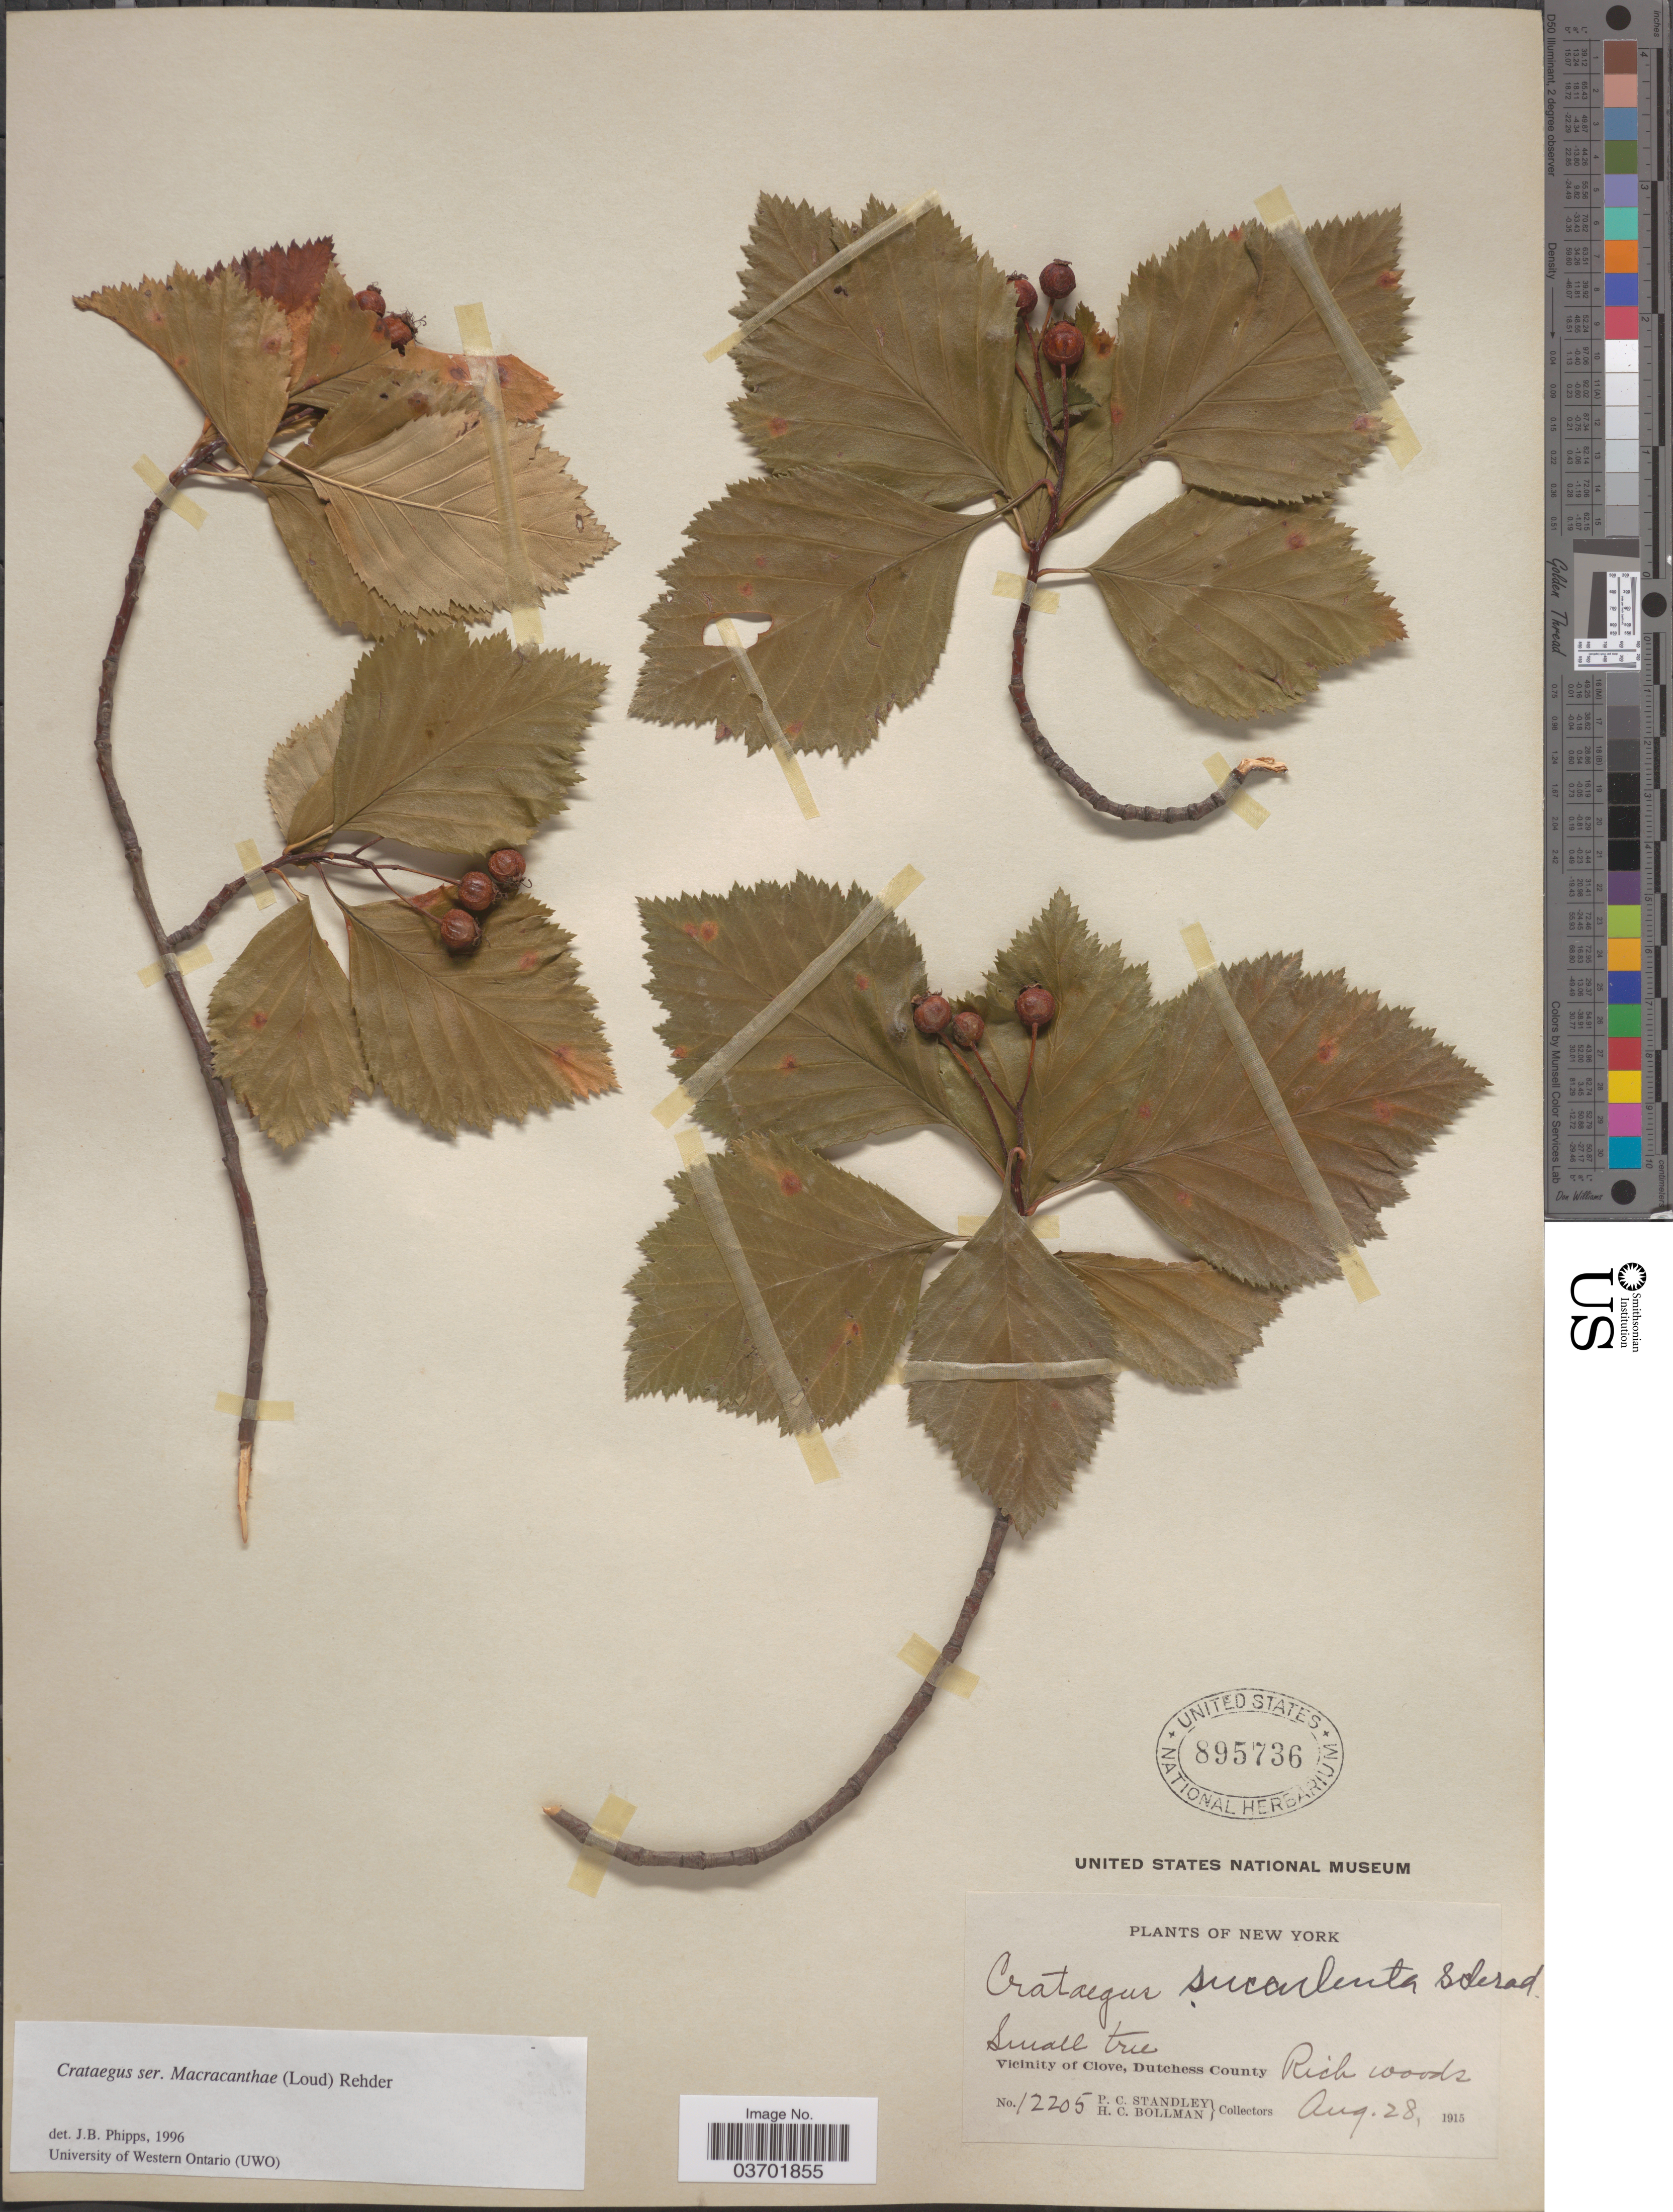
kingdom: Plantae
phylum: Tracheophyta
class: Magnoliopsida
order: Rosales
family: Rosaceae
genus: Crataegus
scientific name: Crataegus succulenta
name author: Schrad. ex Link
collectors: P. C. Standley & H. C. Bollman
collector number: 12205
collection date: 1915-08-28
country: United States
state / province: New York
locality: Vicinity of Clove, Dutchess County.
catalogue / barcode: US 895736